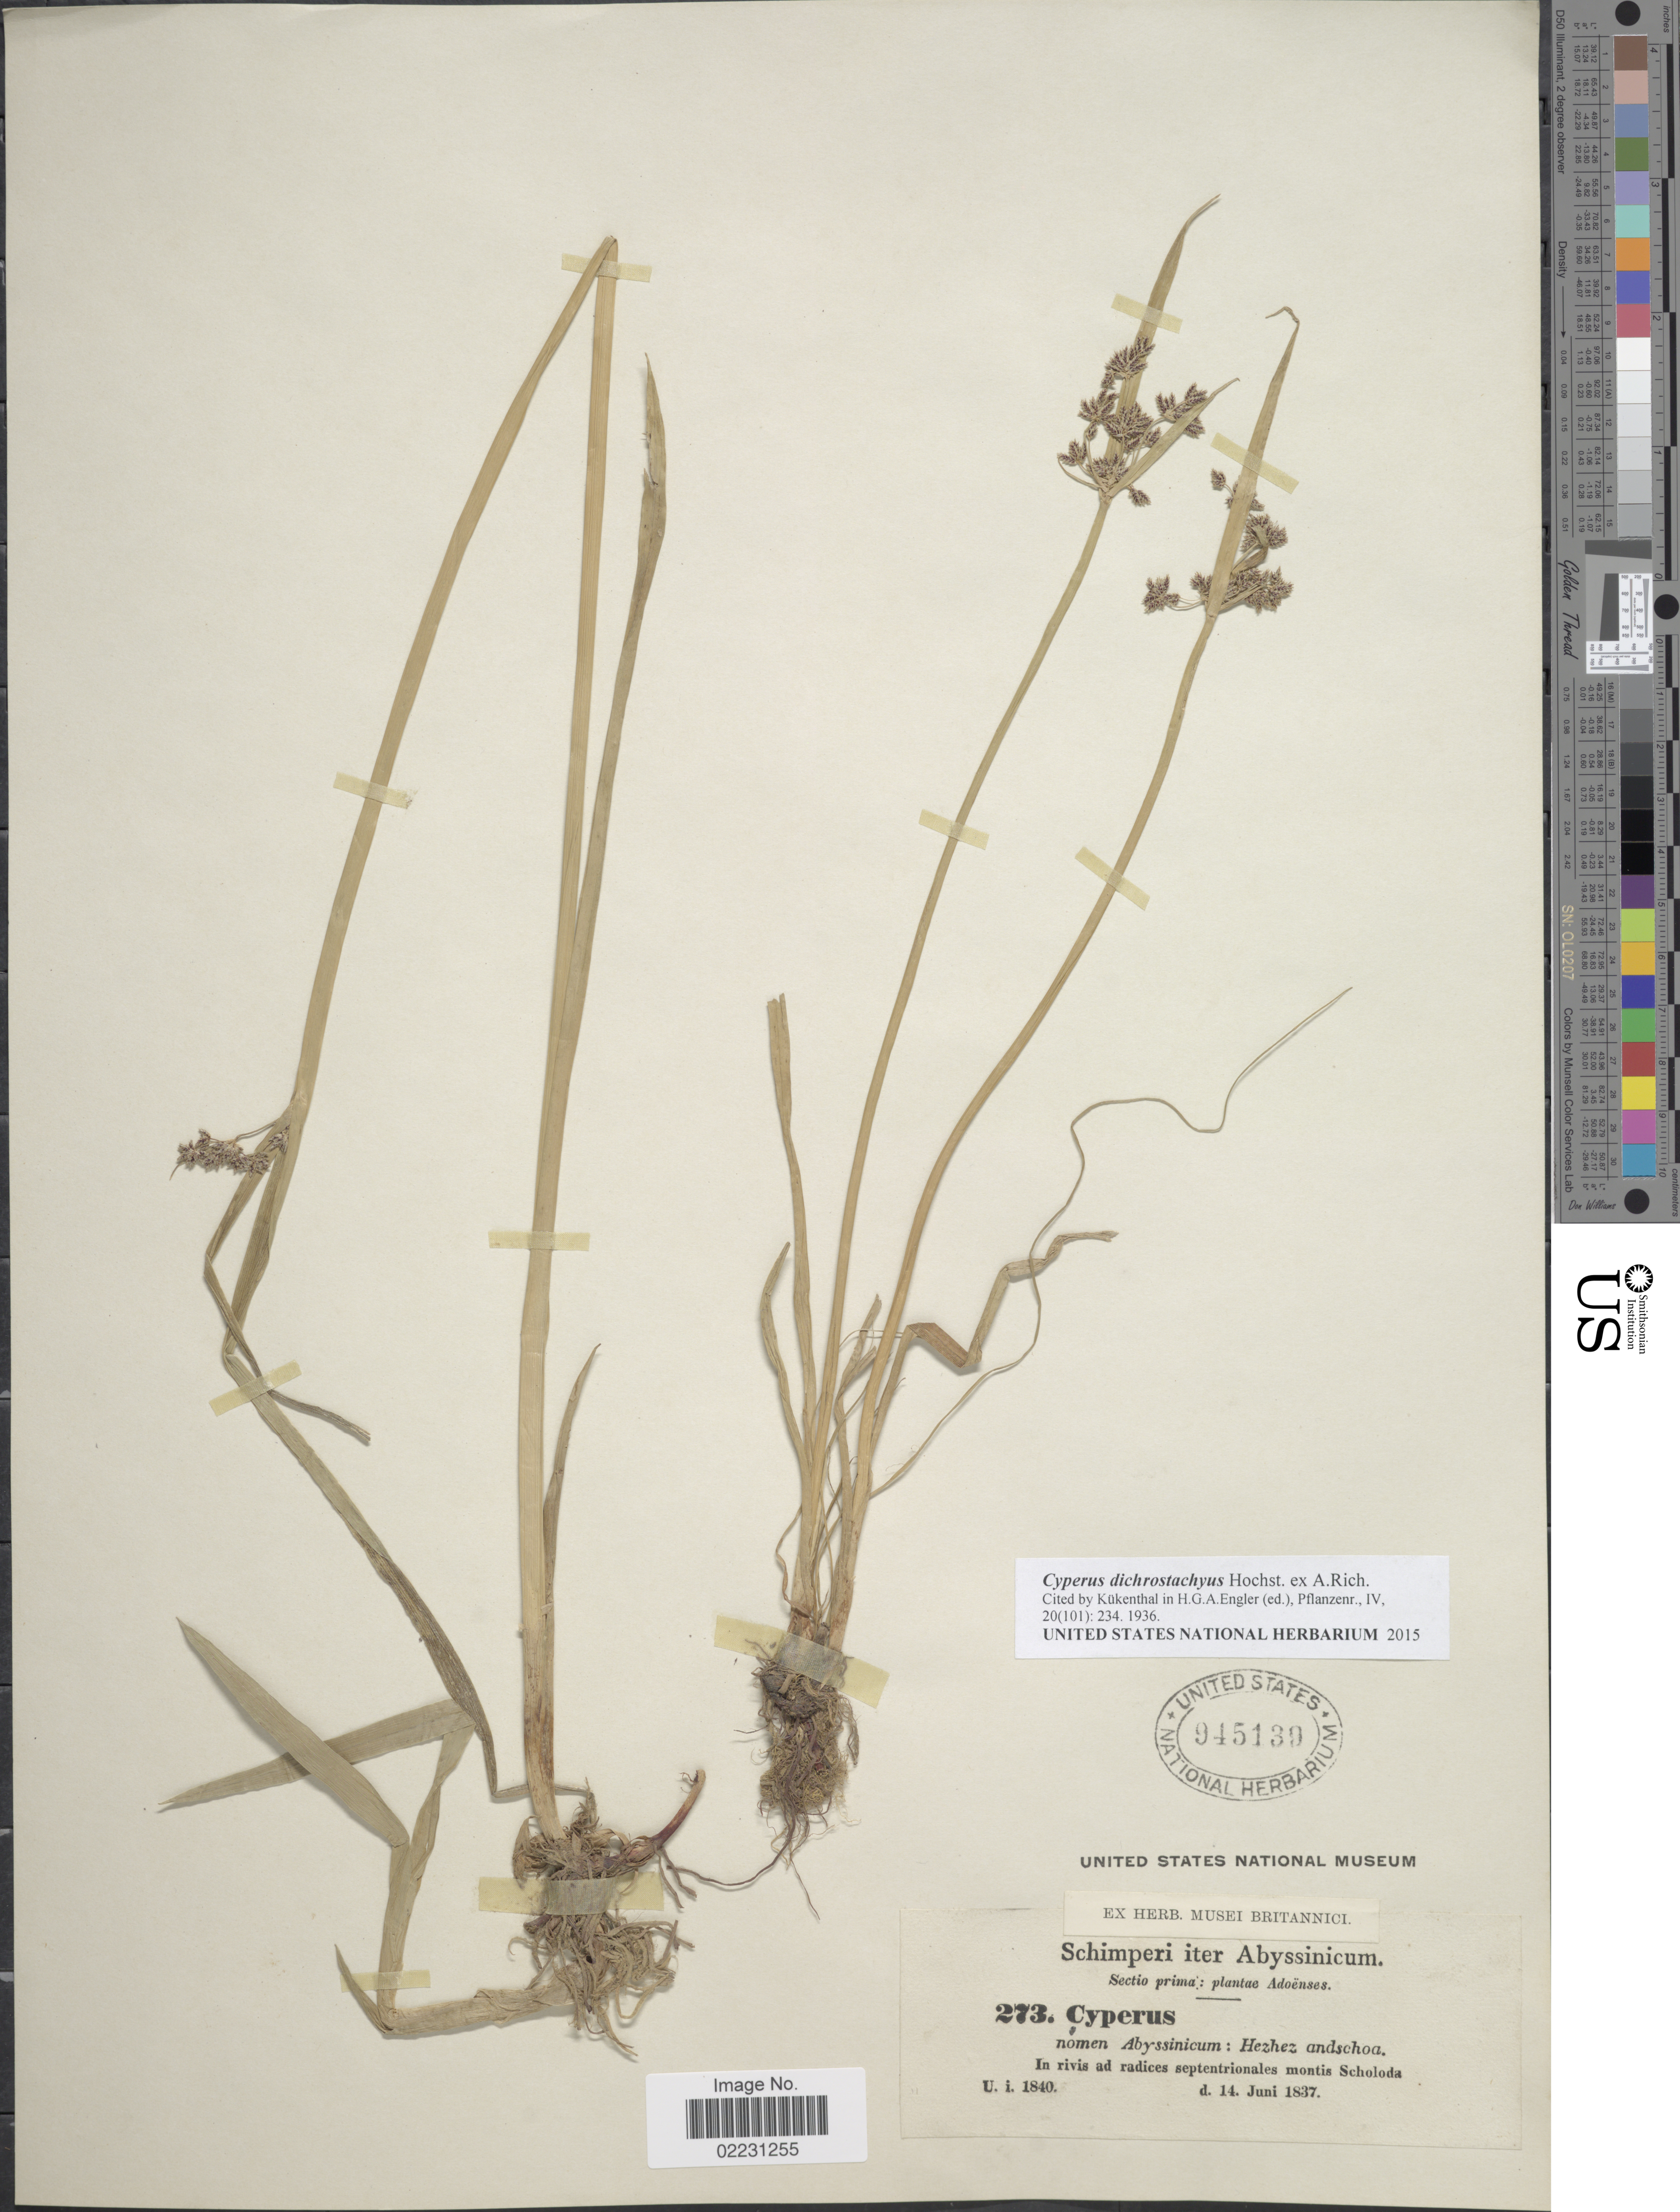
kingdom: Plantae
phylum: Tracheophyta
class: Liliopsida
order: Poales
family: Cyperaceae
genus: Cyperus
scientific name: Cyperus dichrostachyus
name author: Hochst. ex A. Rich.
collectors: -. Schimper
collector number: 273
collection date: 1837-06-14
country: Eritrea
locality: Abyssinicum. Sectio prima: Adoenses. In rivis ad radices septentrionales montis Scholoda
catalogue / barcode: US 945139